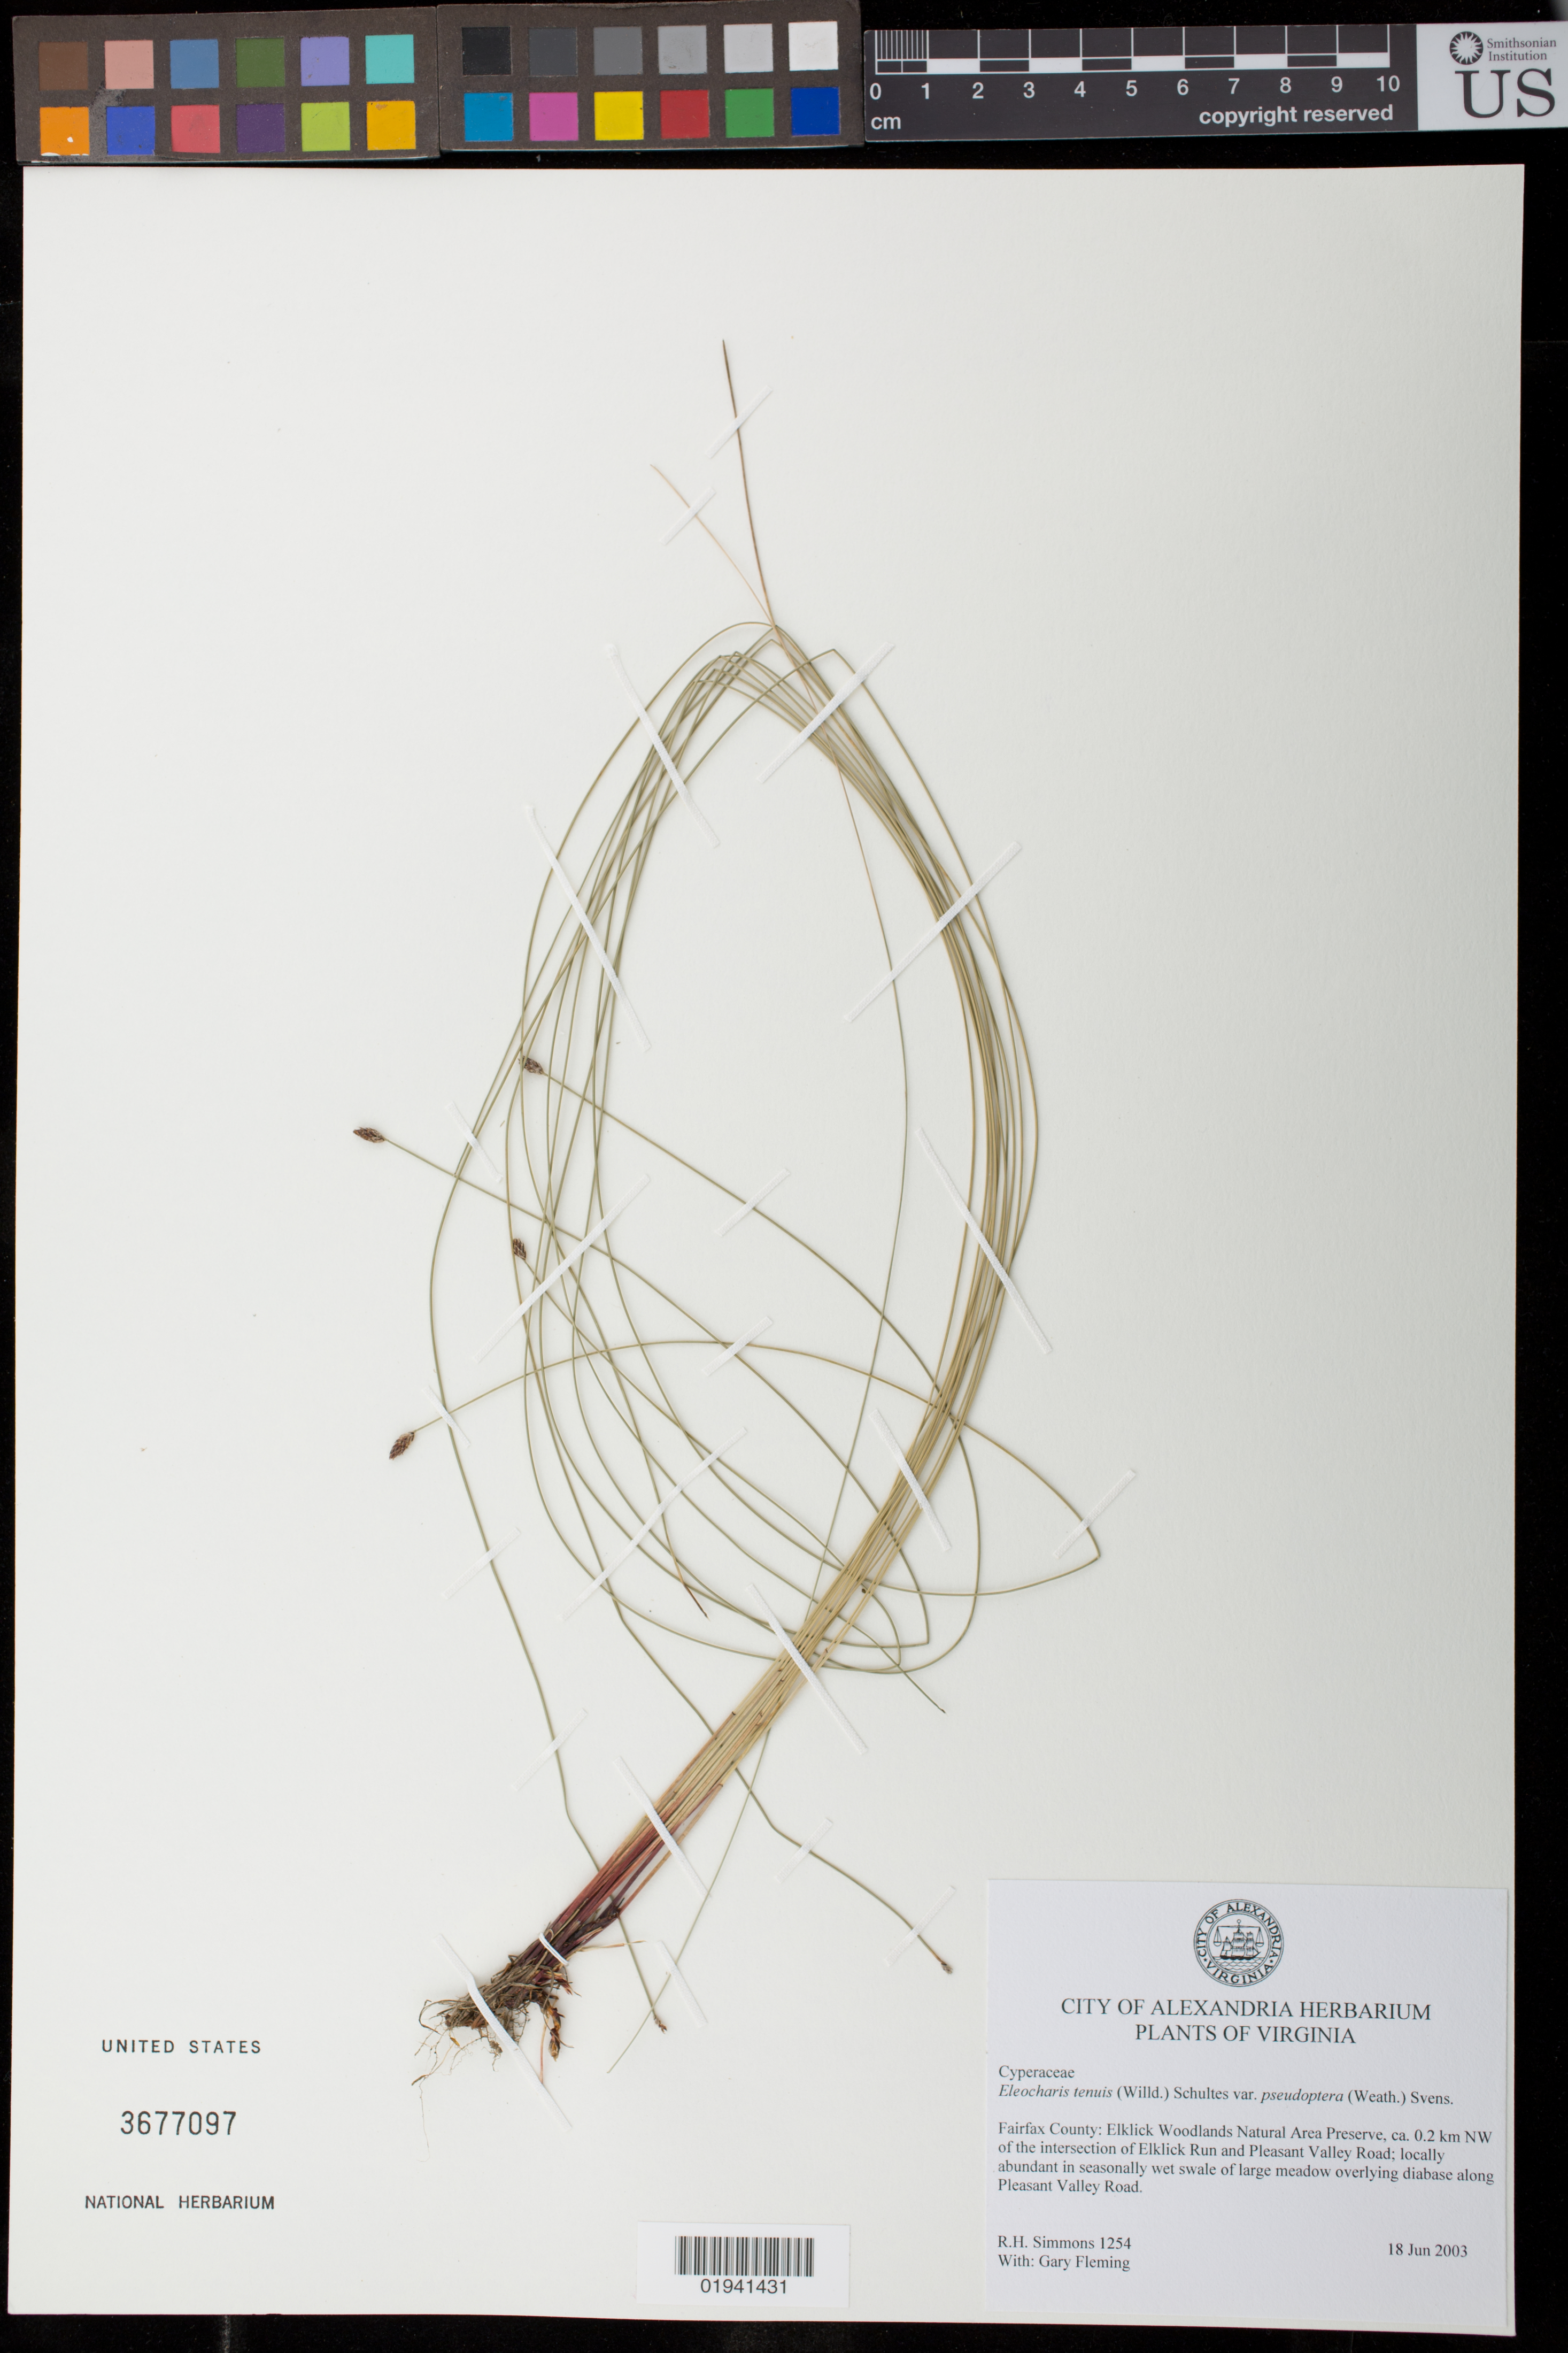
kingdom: Plantae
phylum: Tracheophyta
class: Liliopsida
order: Poales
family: Cyperaceae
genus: Eleocharis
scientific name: Eleocharis tenuis var. pseudoptera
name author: (Weath.) Svenson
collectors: R. H. Simmons & G. Fleming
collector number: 1254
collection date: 2003-06-18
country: United States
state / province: Virginia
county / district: Fairfax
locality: Elklick Woodlands Natural Area Preserve, ca. 0.2 km NW of intersection of Elklick Run and Pleasant Valley Road.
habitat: seasonally wet swale of large meadow overlying diabase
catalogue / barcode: US 3677097